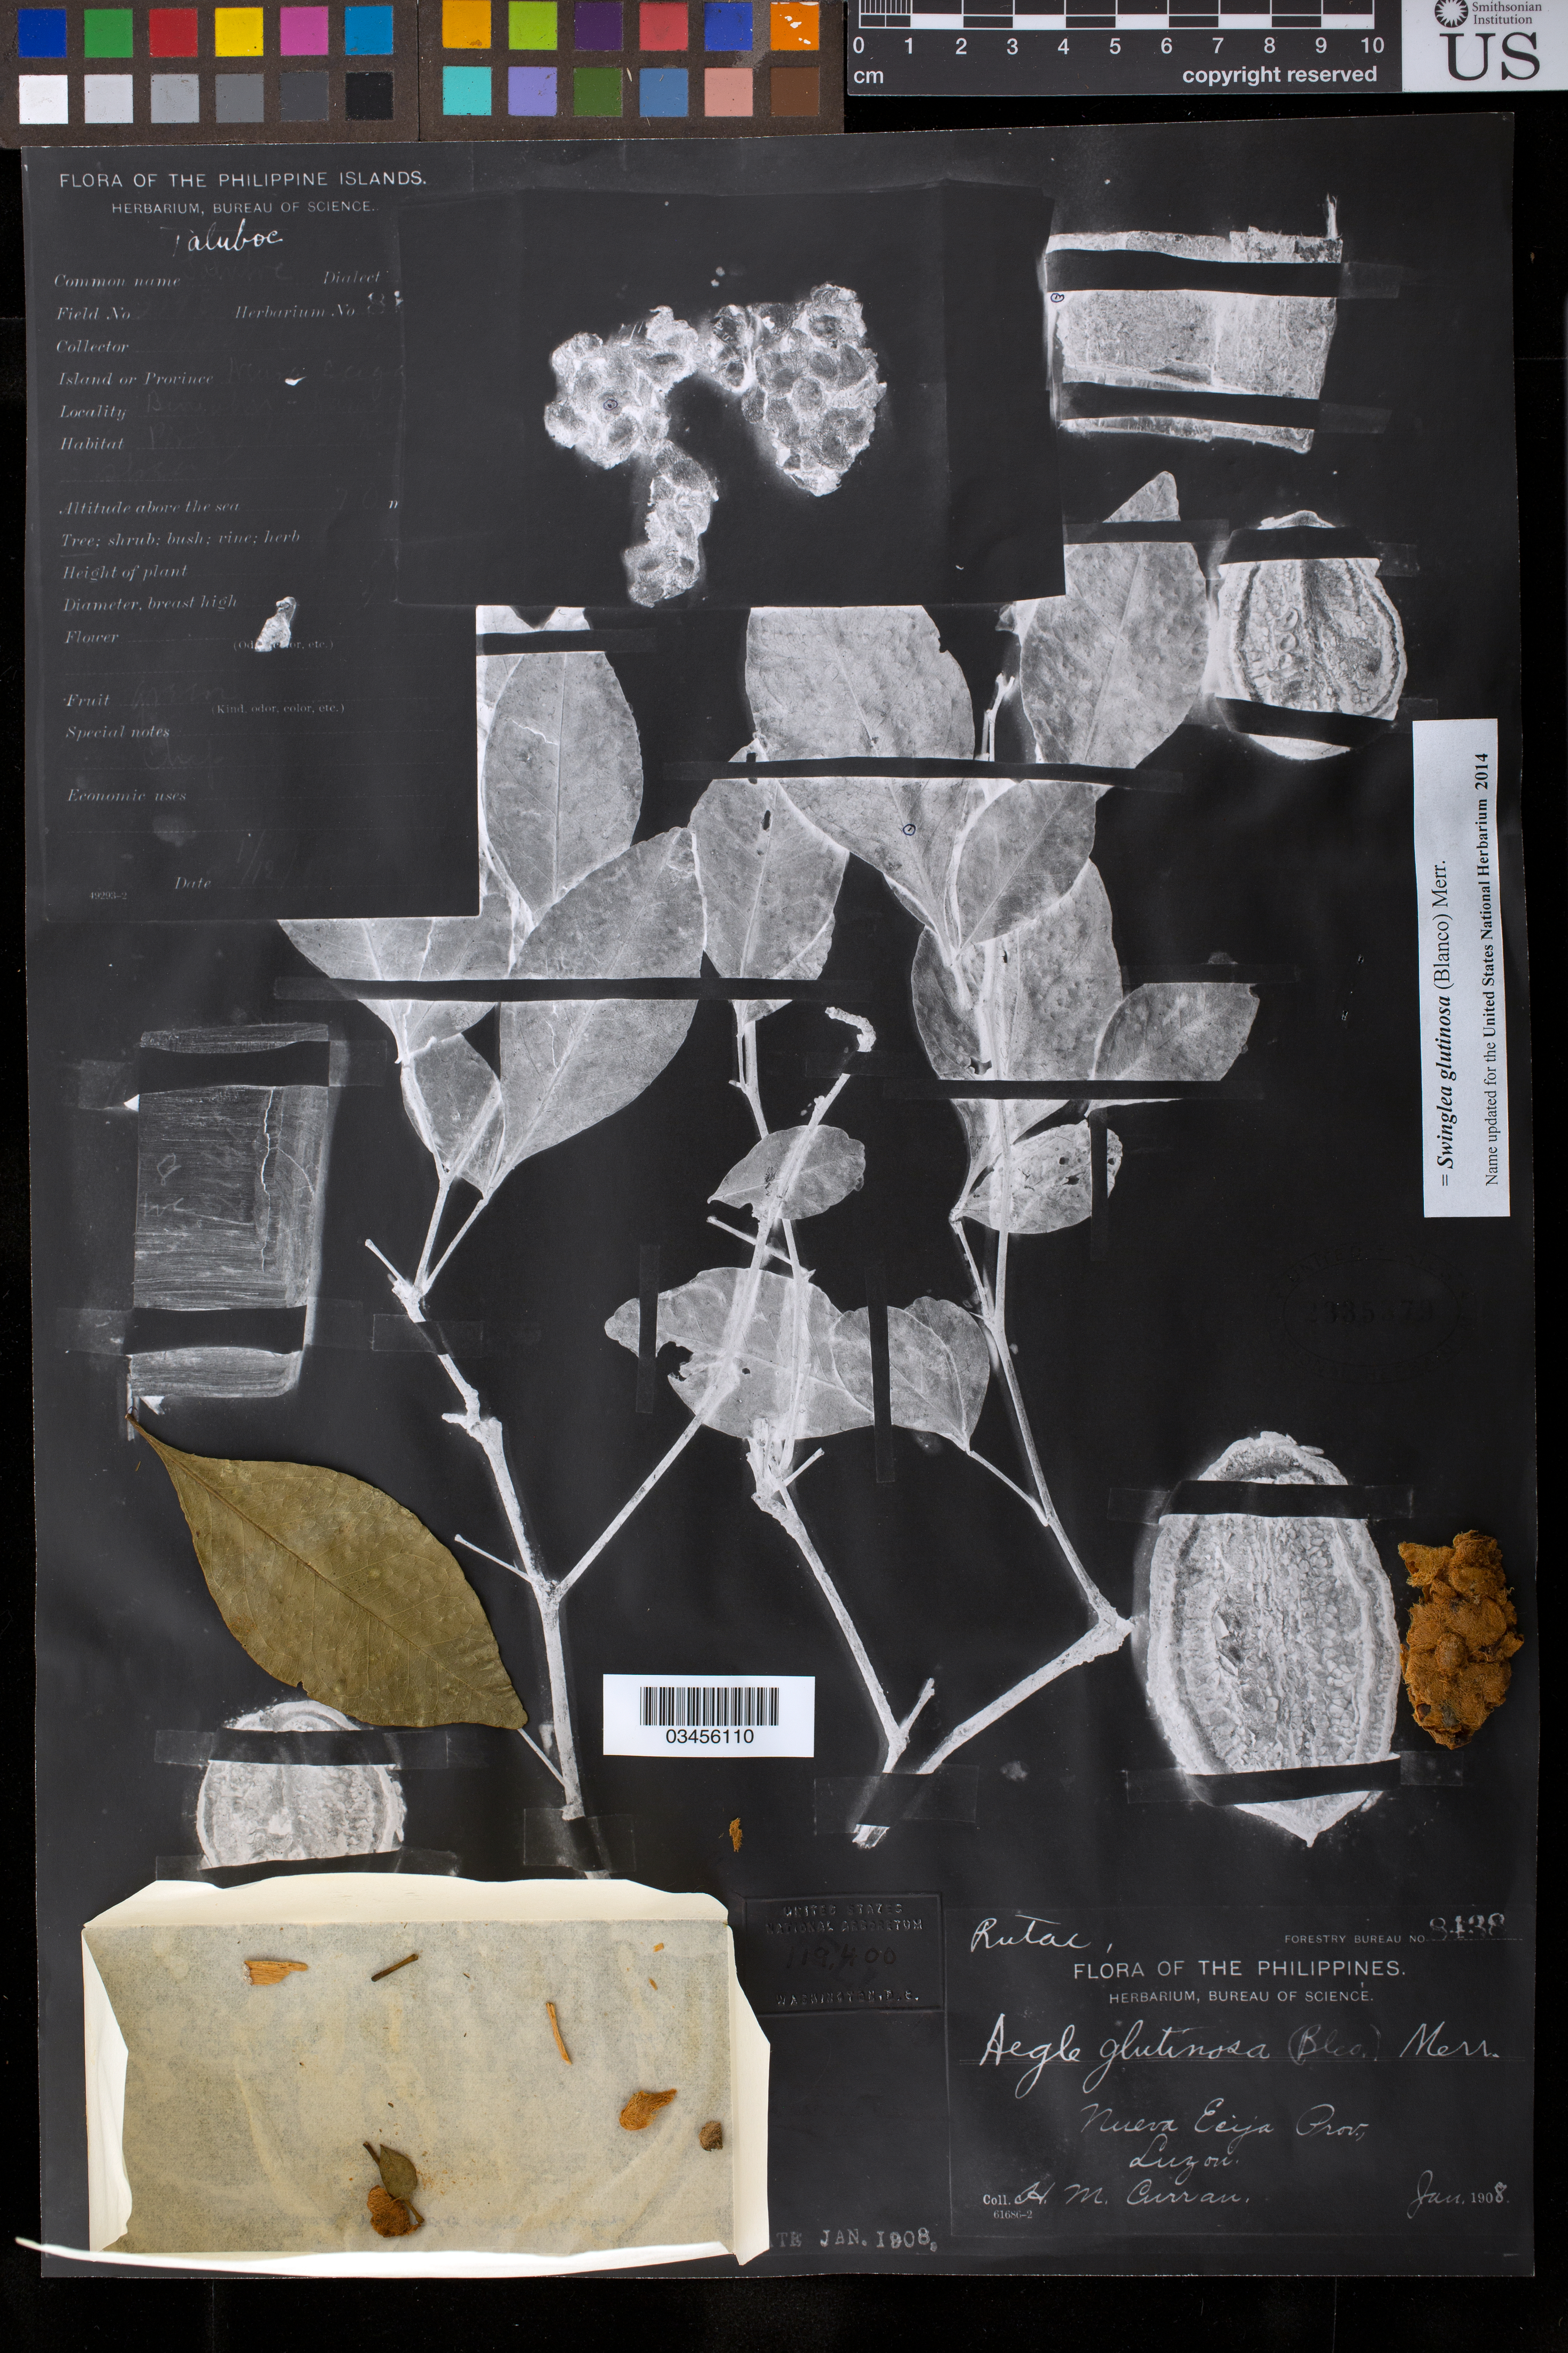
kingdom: Plantae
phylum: Tracheophyta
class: Magnoliopsida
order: Sapindales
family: Rutaceae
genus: Swinglea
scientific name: Swinglea glutinosa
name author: (Blanco) Merr.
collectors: H. M. Curran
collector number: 8438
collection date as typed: Jun 1908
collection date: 1908-06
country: Philippines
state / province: Central Luzon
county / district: Nueva Ecija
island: Luzon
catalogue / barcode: US 2335379